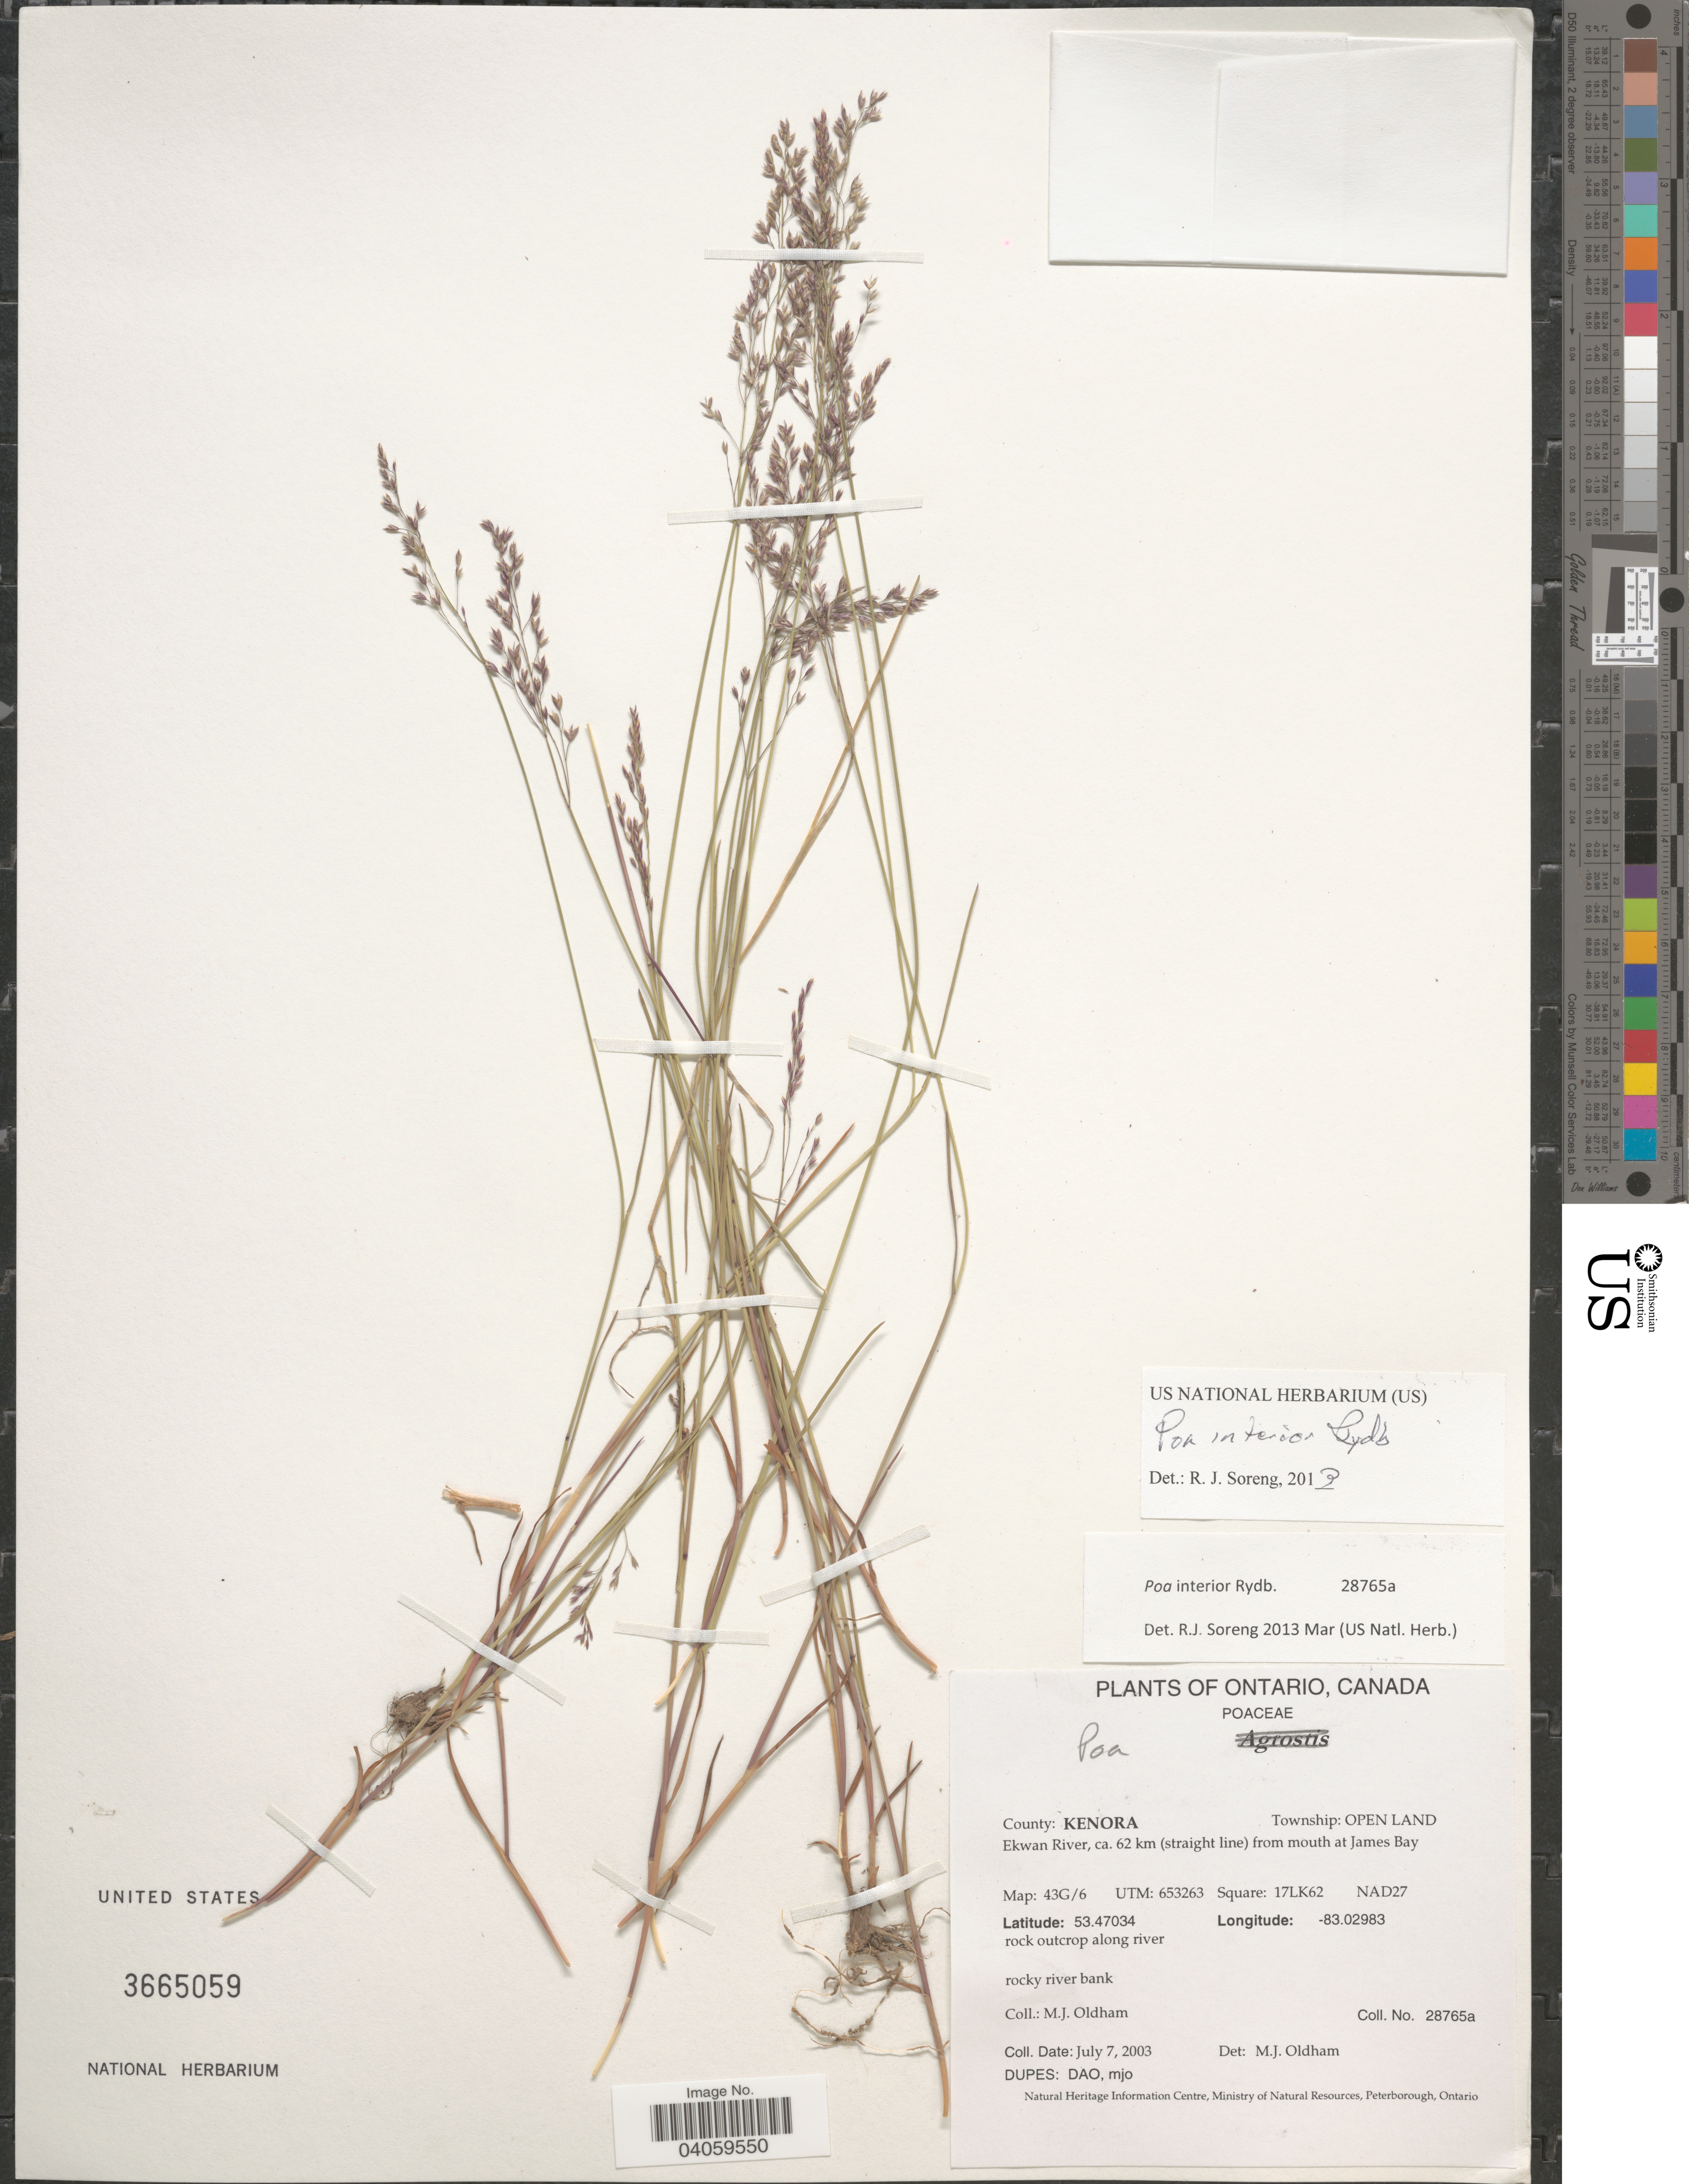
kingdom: Plantae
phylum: Tracheophyta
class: Liliopsida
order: Poales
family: Poaceae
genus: Poa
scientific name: Poa interior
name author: Rydb.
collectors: M. Oldham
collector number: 28765a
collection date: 2003-07-07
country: Canada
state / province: Ontario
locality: County: Kenora. Township: Open Land. Ekwan River, ca. 62 km (straight line) from mouth at James Bay.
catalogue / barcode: US 3665059